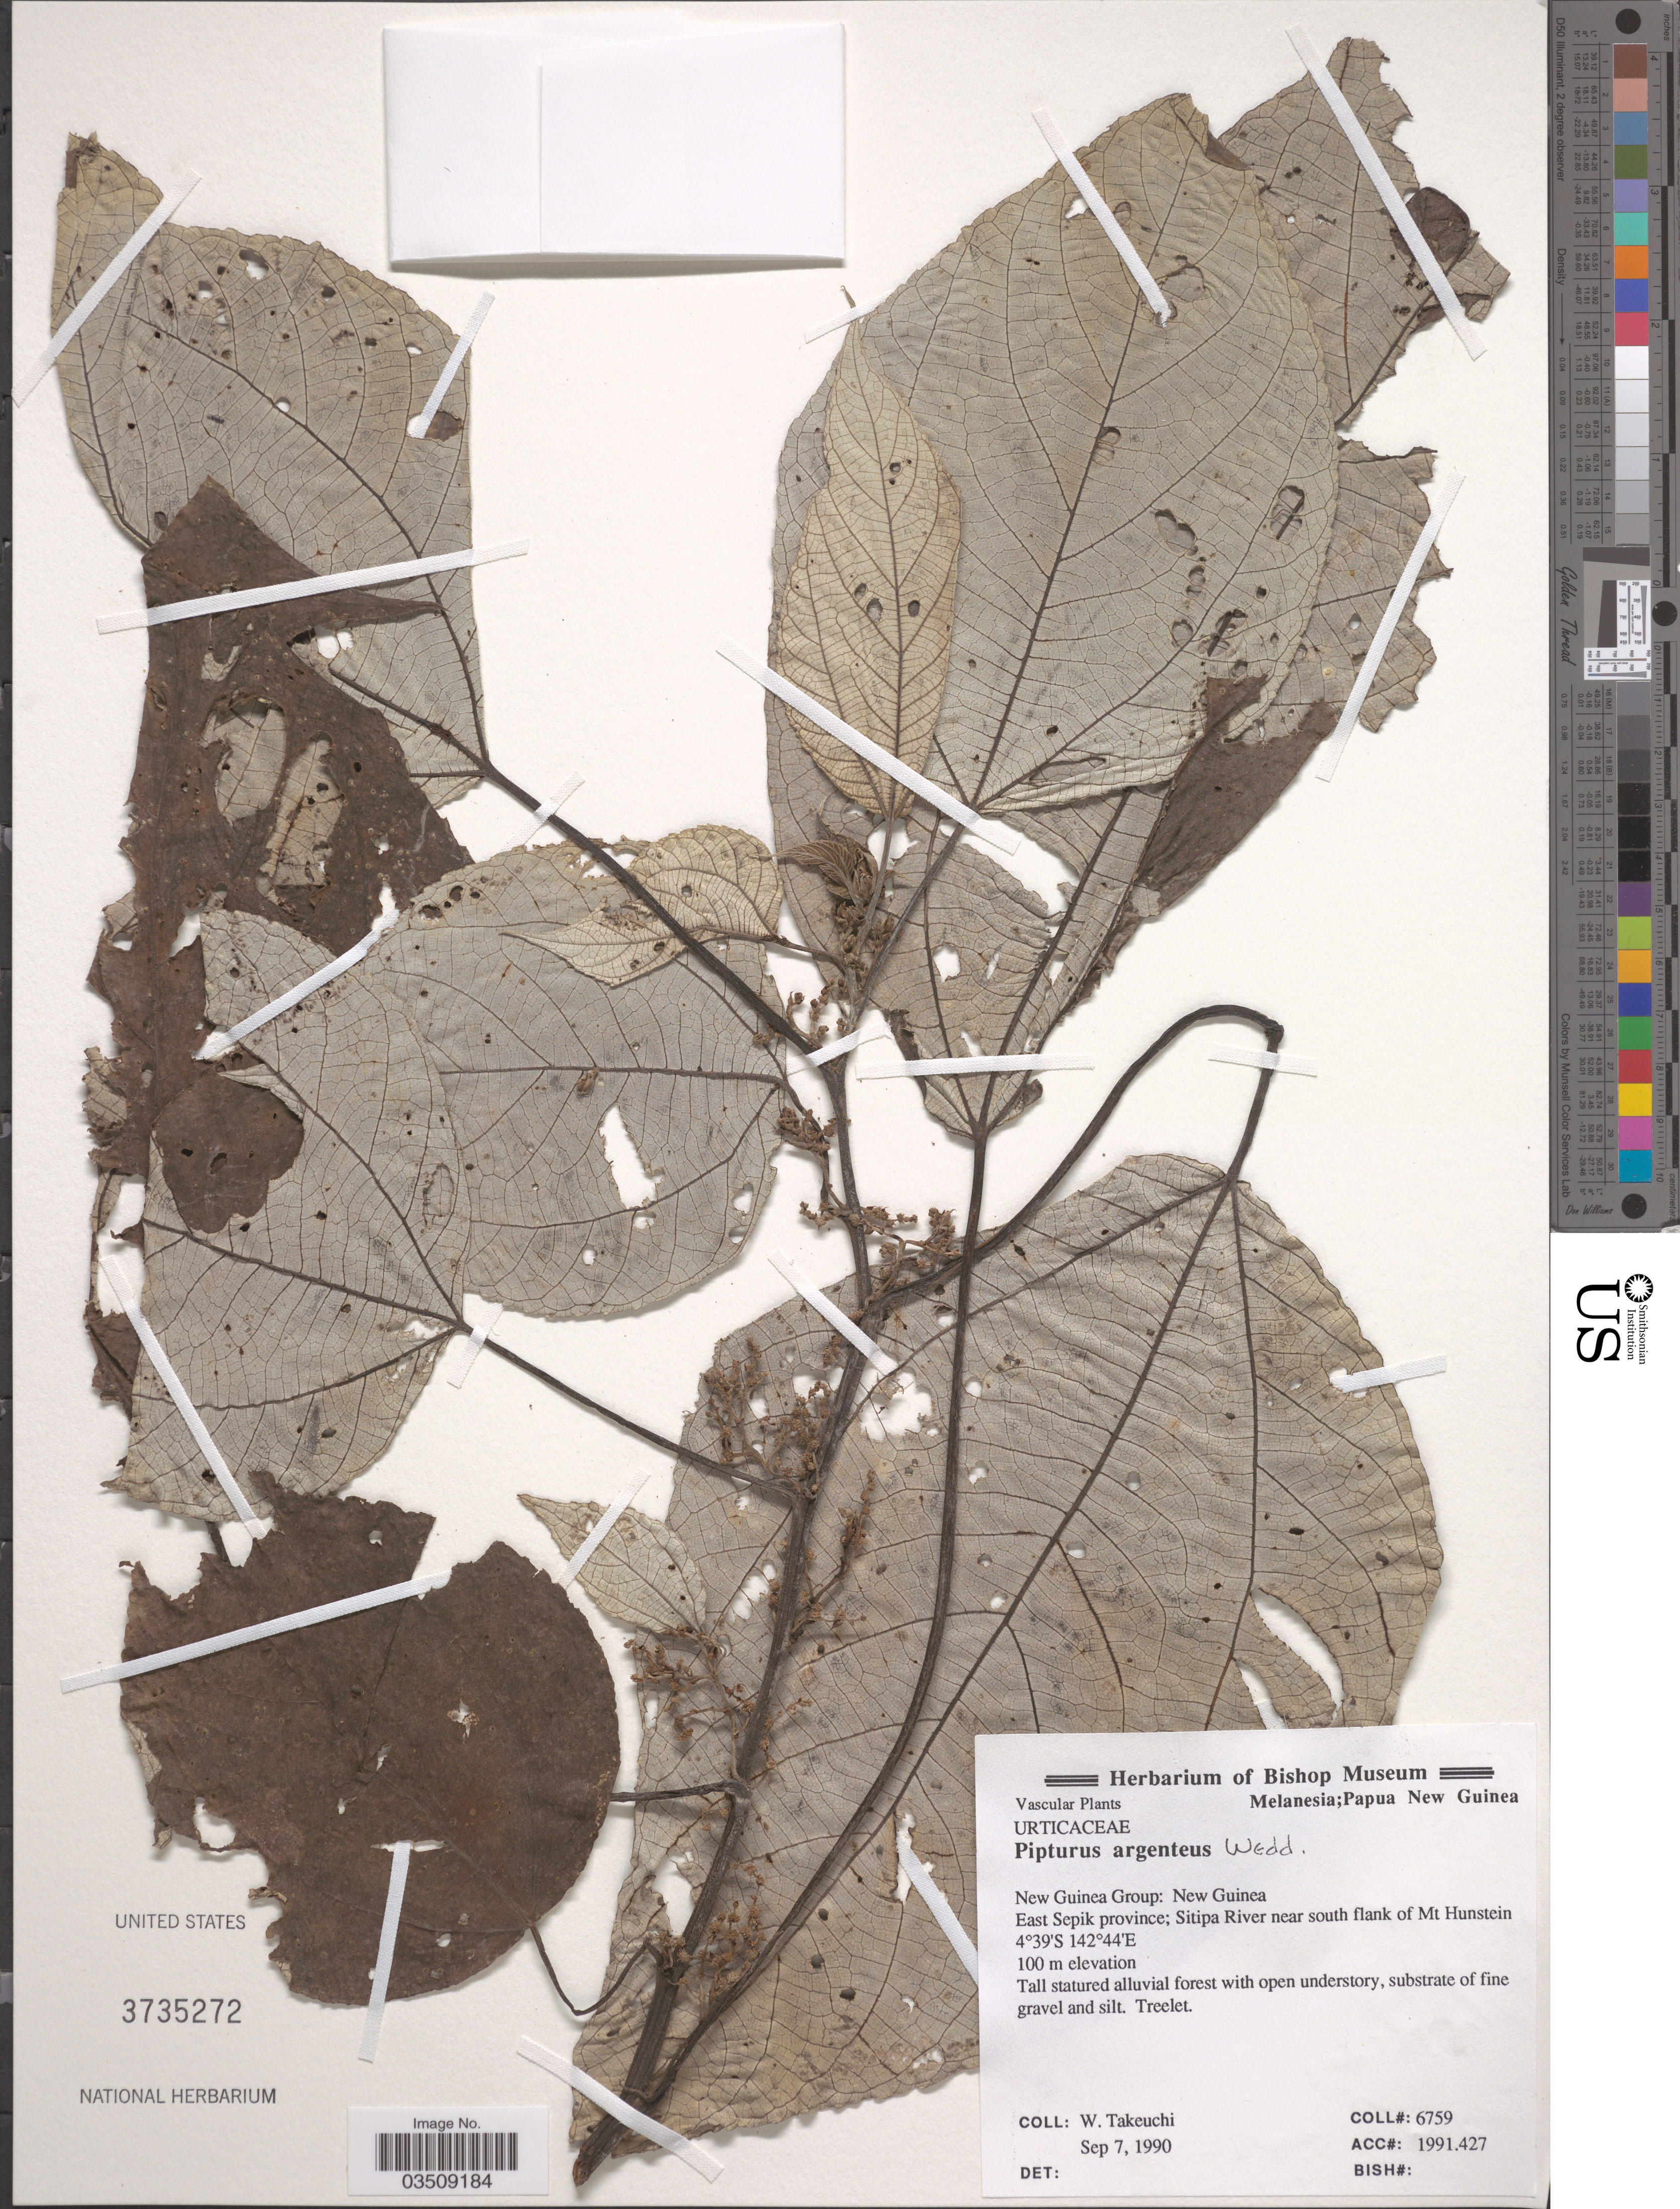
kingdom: Plantae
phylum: Tracheophyta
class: Magnoliopsida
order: Rosales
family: Urticaceae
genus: Pipturus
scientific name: Pipturus argenteus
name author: (G. Forst.) Wedd.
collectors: W. Takeuchi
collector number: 6759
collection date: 1990-09-07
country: Papua New Guinea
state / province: East Sepik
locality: Melanesia; Papua New Guinea. New Guinea Group: New Guinea. East Sepik Province; Sipita River near south flank of Mt Hunstein.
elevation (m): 100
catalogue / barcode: US 3735272